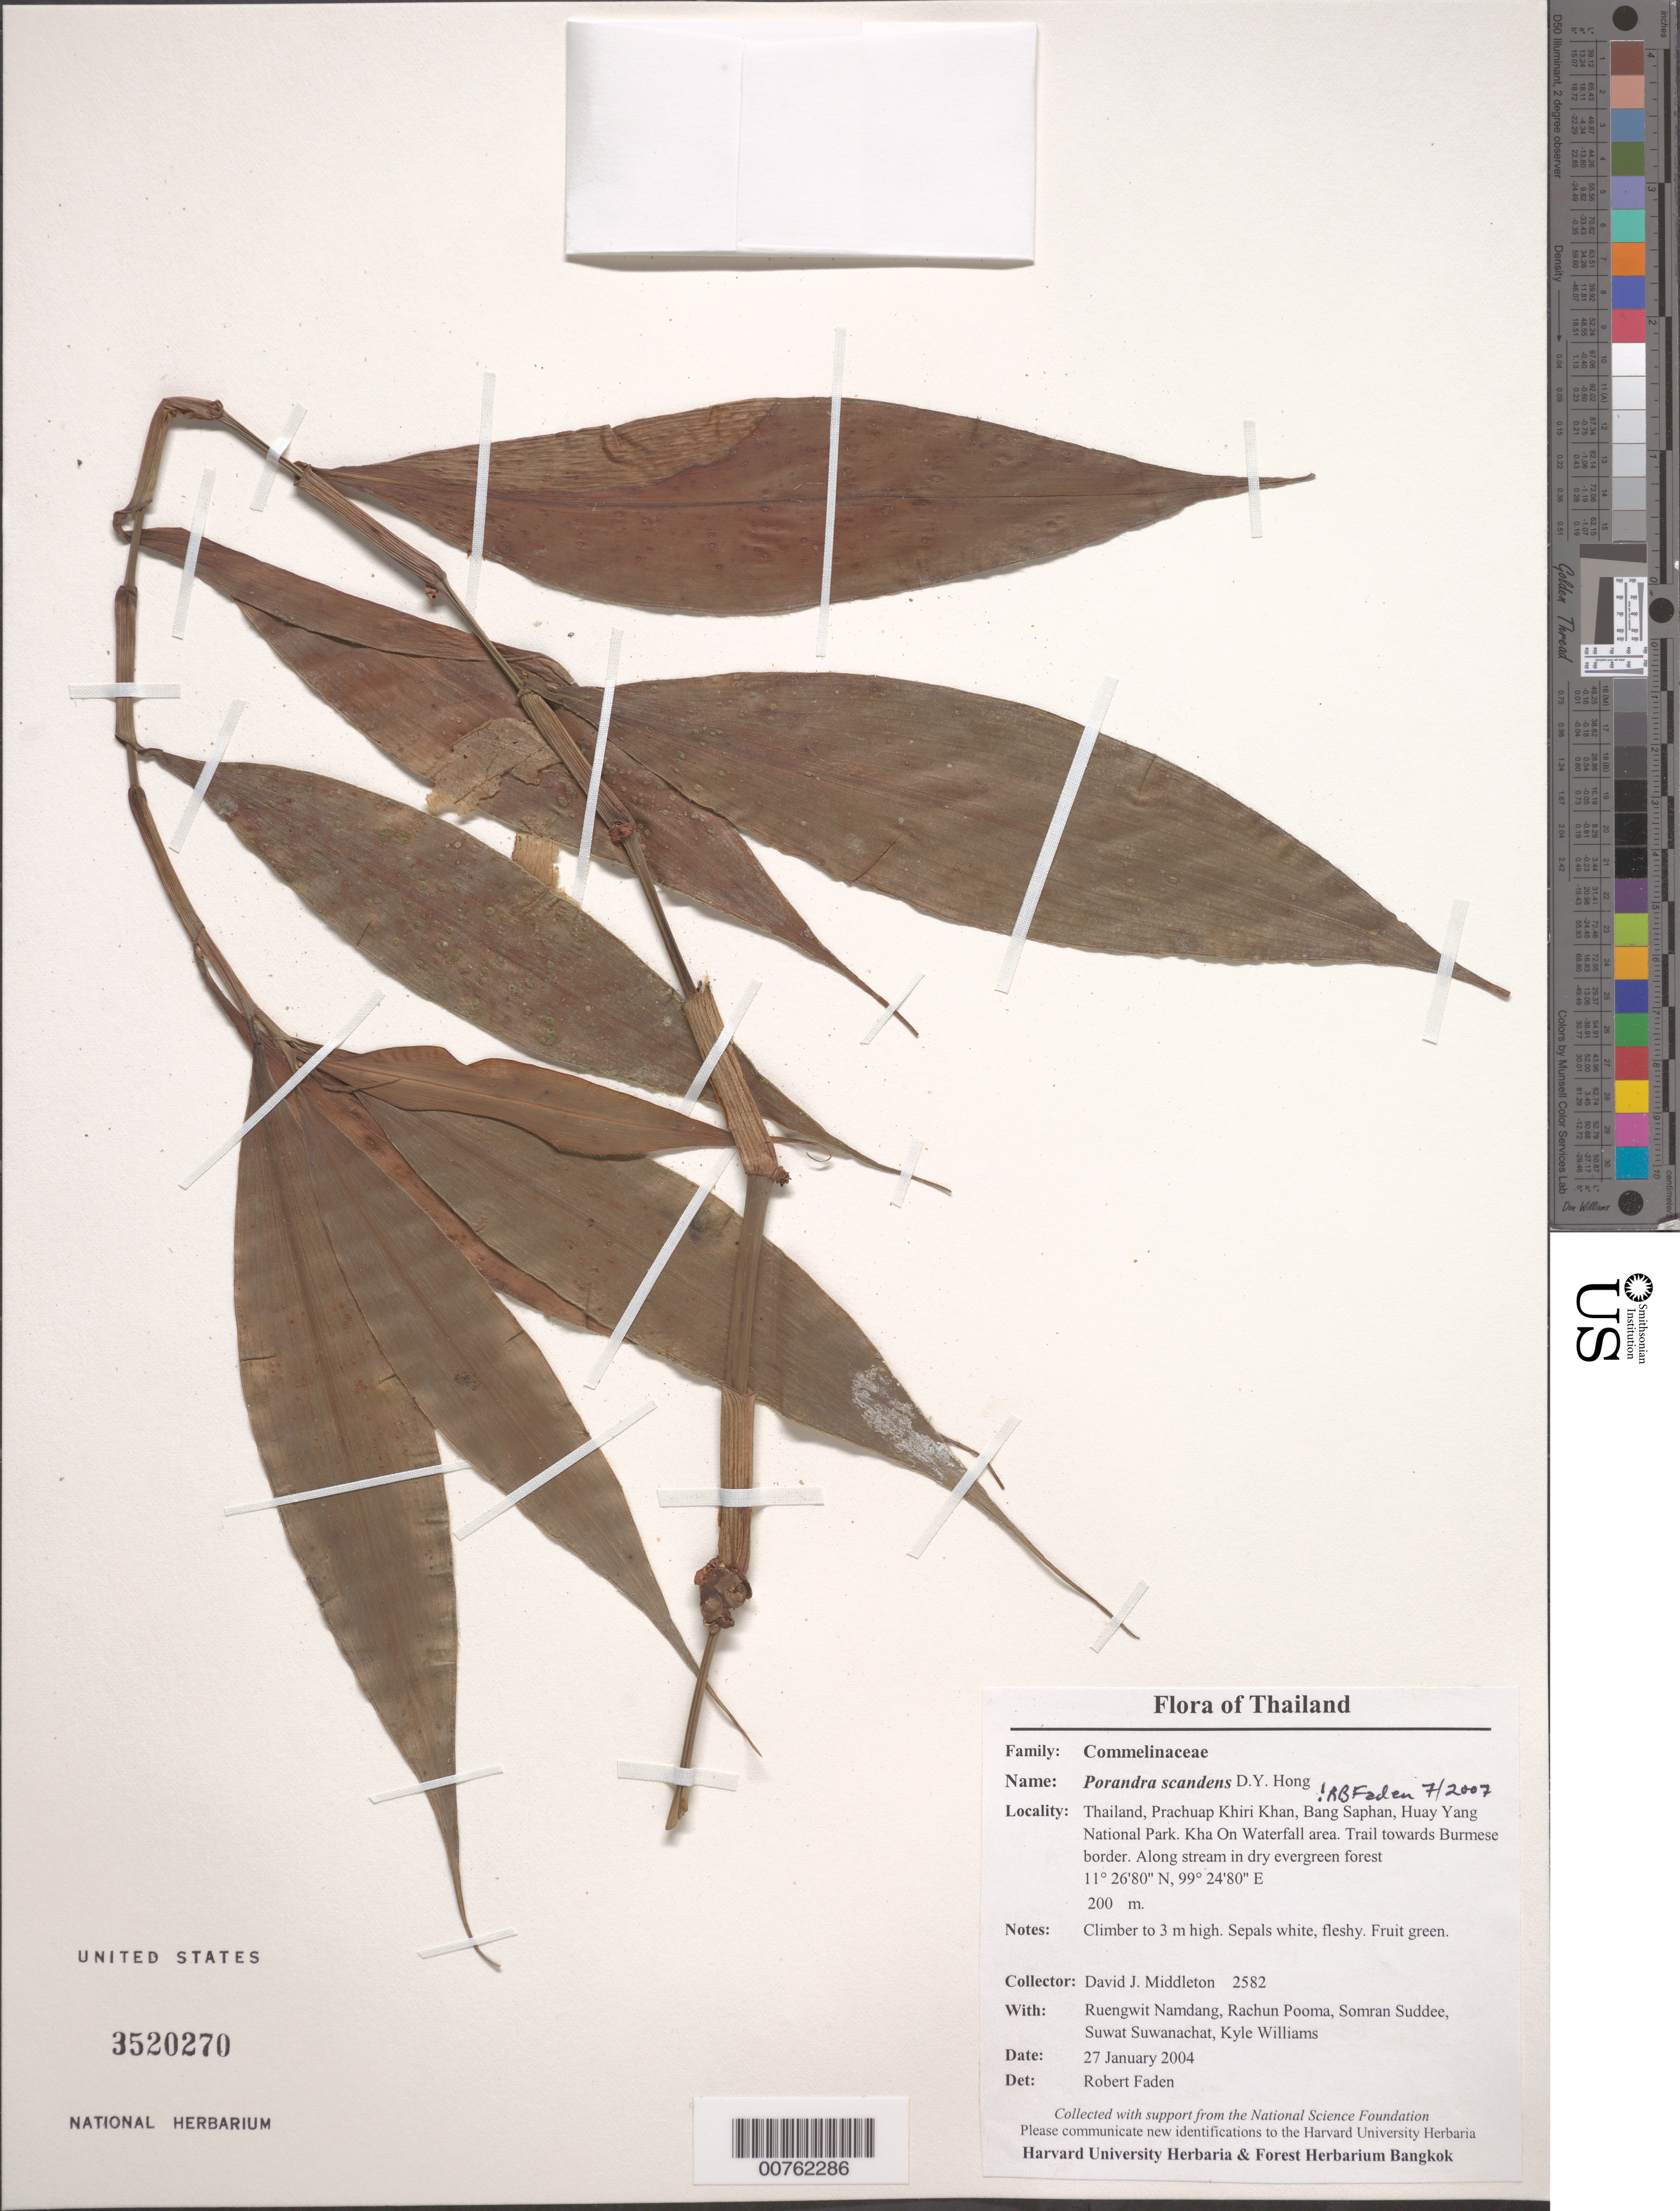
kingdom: Plantae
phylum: Tracheophyta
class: Liliopsida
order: Commelinales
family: Commelinaceae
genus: Porandra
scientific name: Porandra scandens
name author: D.Y. Hong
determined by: Faden, Robert B., (US), Smithsonian Institution - National Museum of Natural History (UNITED STATES)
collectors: D. J. Middleton, R. Namdang, R. Pooma, S. Suddee, S. Suwanachat & K. J. Williams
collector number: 2582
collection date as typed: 27 Jan 2004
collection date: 2004-01-27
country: Thailand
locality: Prachuap Khiri Khan, Bang Saphan, Huay Yang National Park. Kha On Waterfall area. Trail towards Burmese border.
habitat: Along stream in dry evergreen forest.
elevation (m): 200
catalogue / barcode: US 3520270